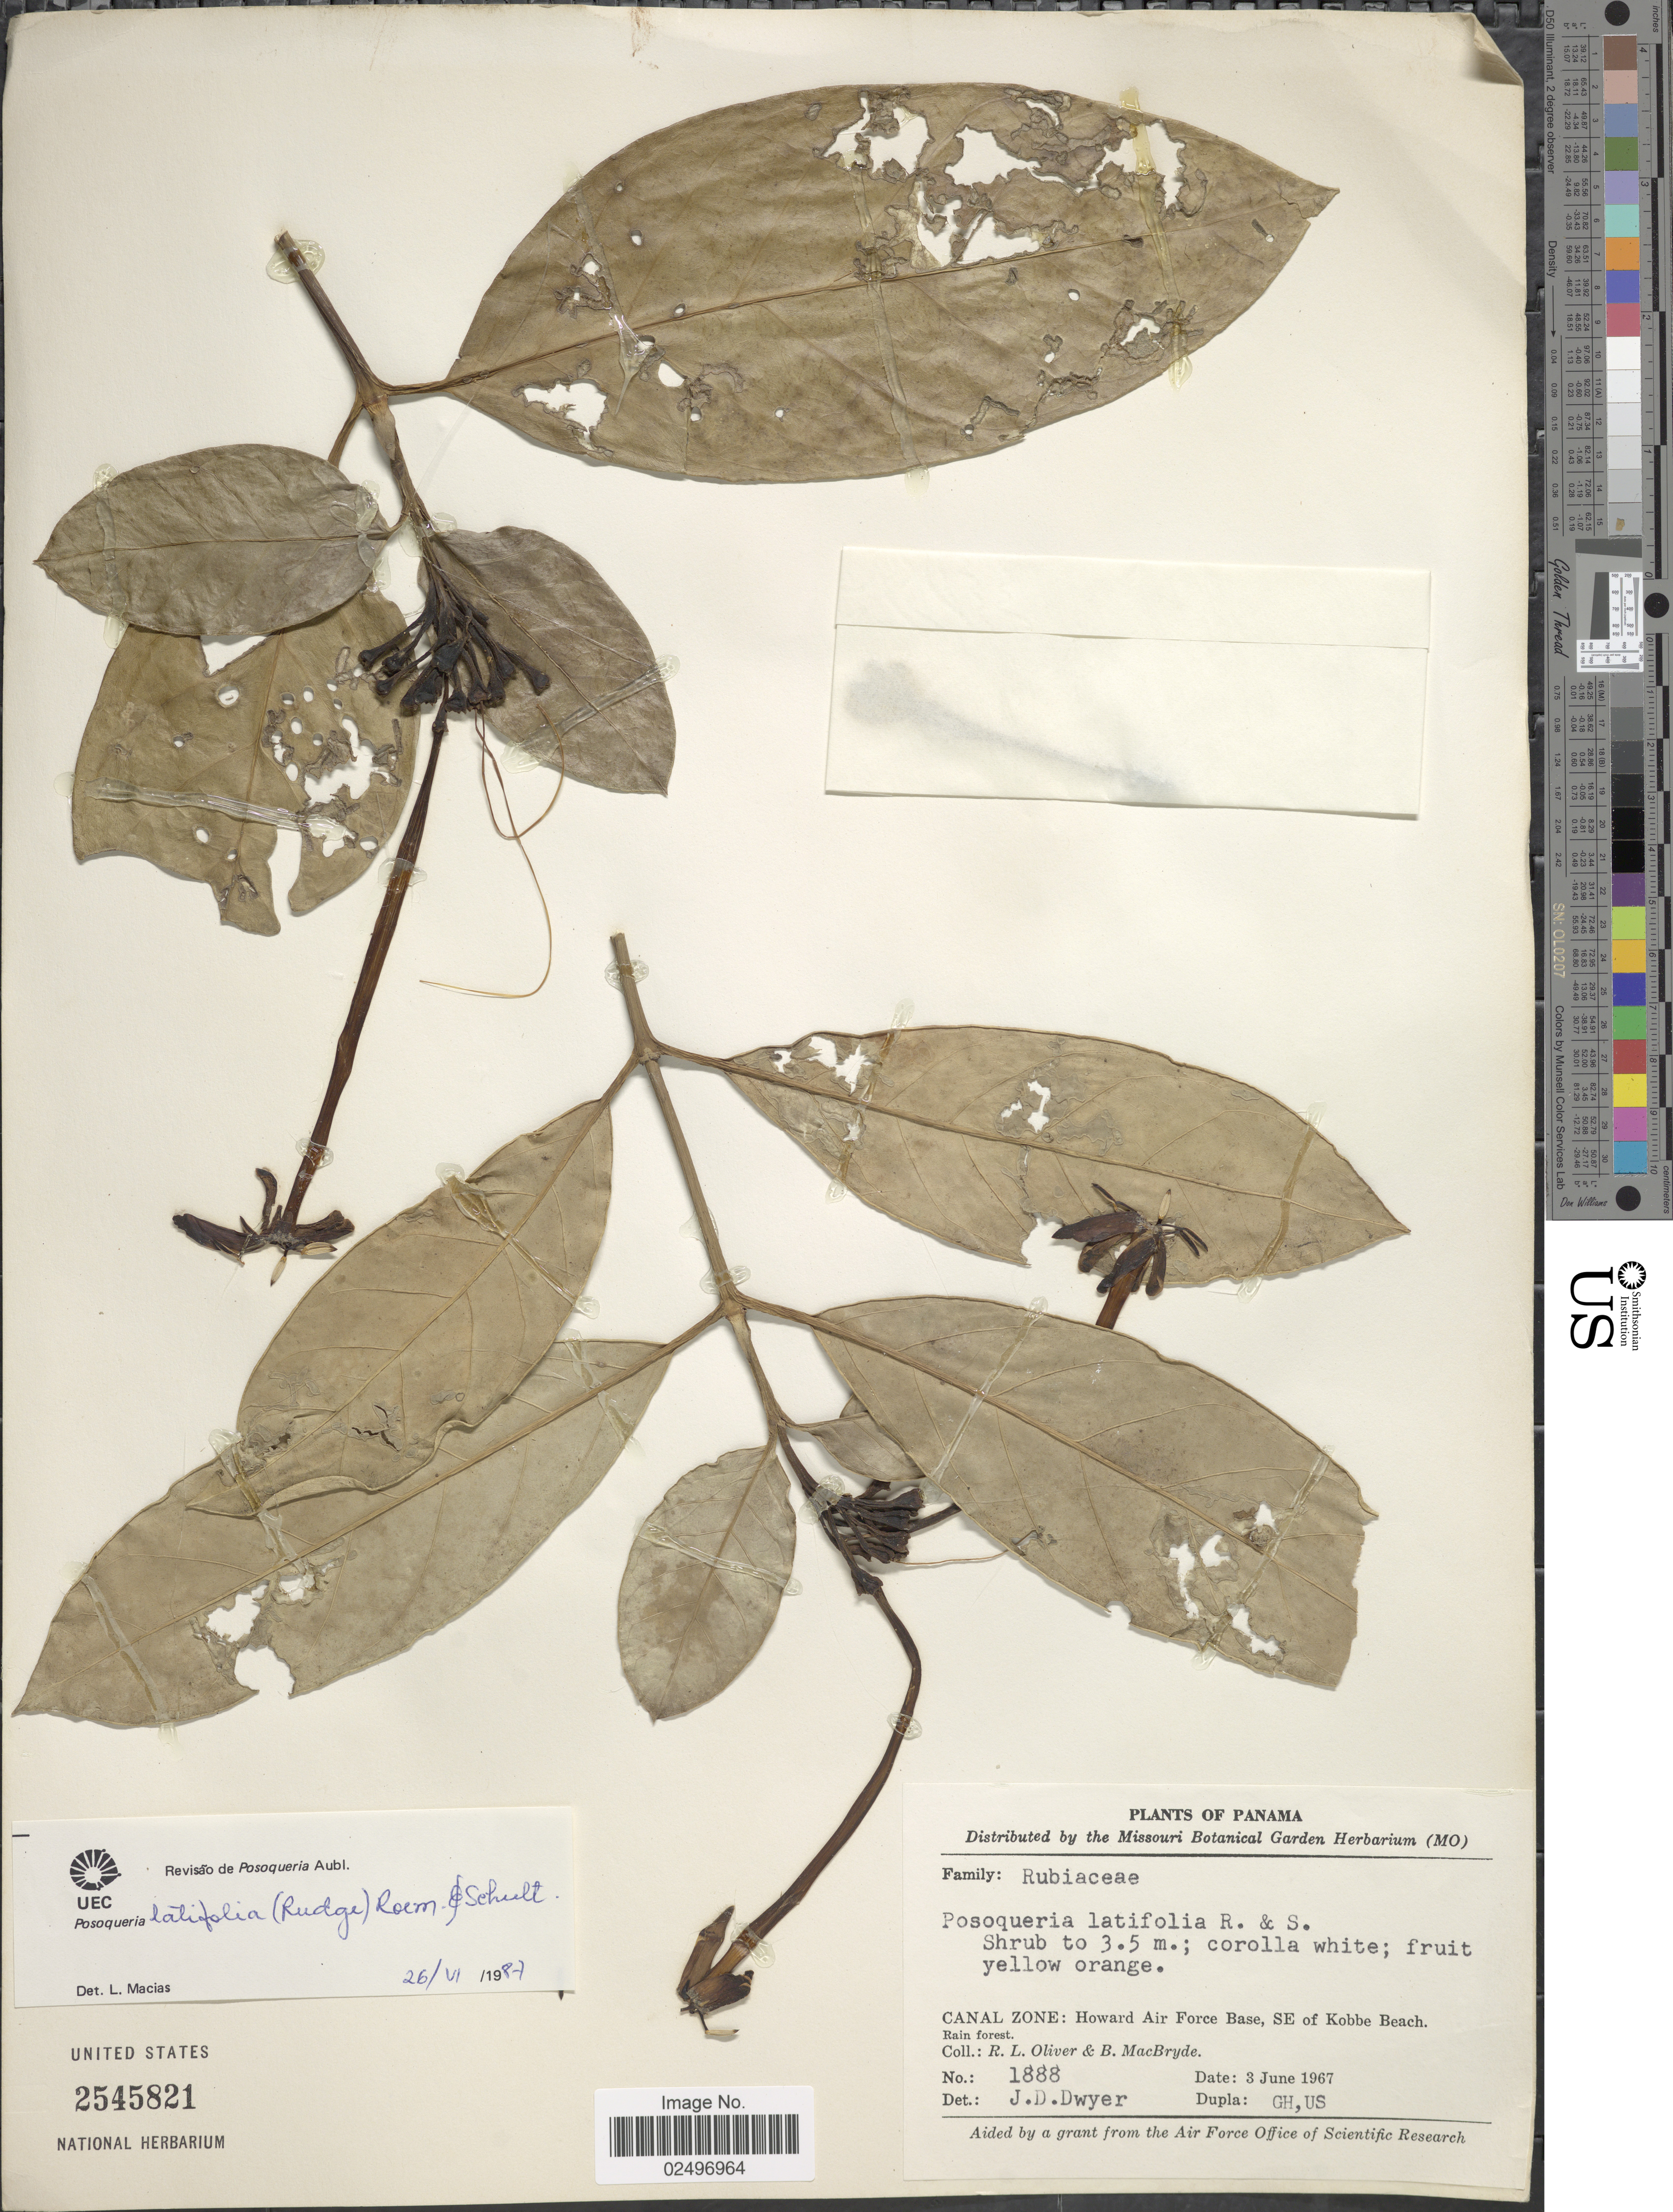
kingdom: Plantae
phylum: Tracheophyta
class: Magnoliopsida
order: Gentianales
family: Rubiaceae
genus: Posoqueria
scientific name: Posoqueria latifolia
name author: (Rudge) Roem. & Schult.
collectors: R. Oliver & B. MacBryde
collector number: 1888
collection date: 1967-06-03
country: Panama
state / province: Colón / Panamá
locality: Canal Zone: Howard Air Force Base, SE of Kobbe Beach. Rain forest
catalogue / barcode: US 2545821